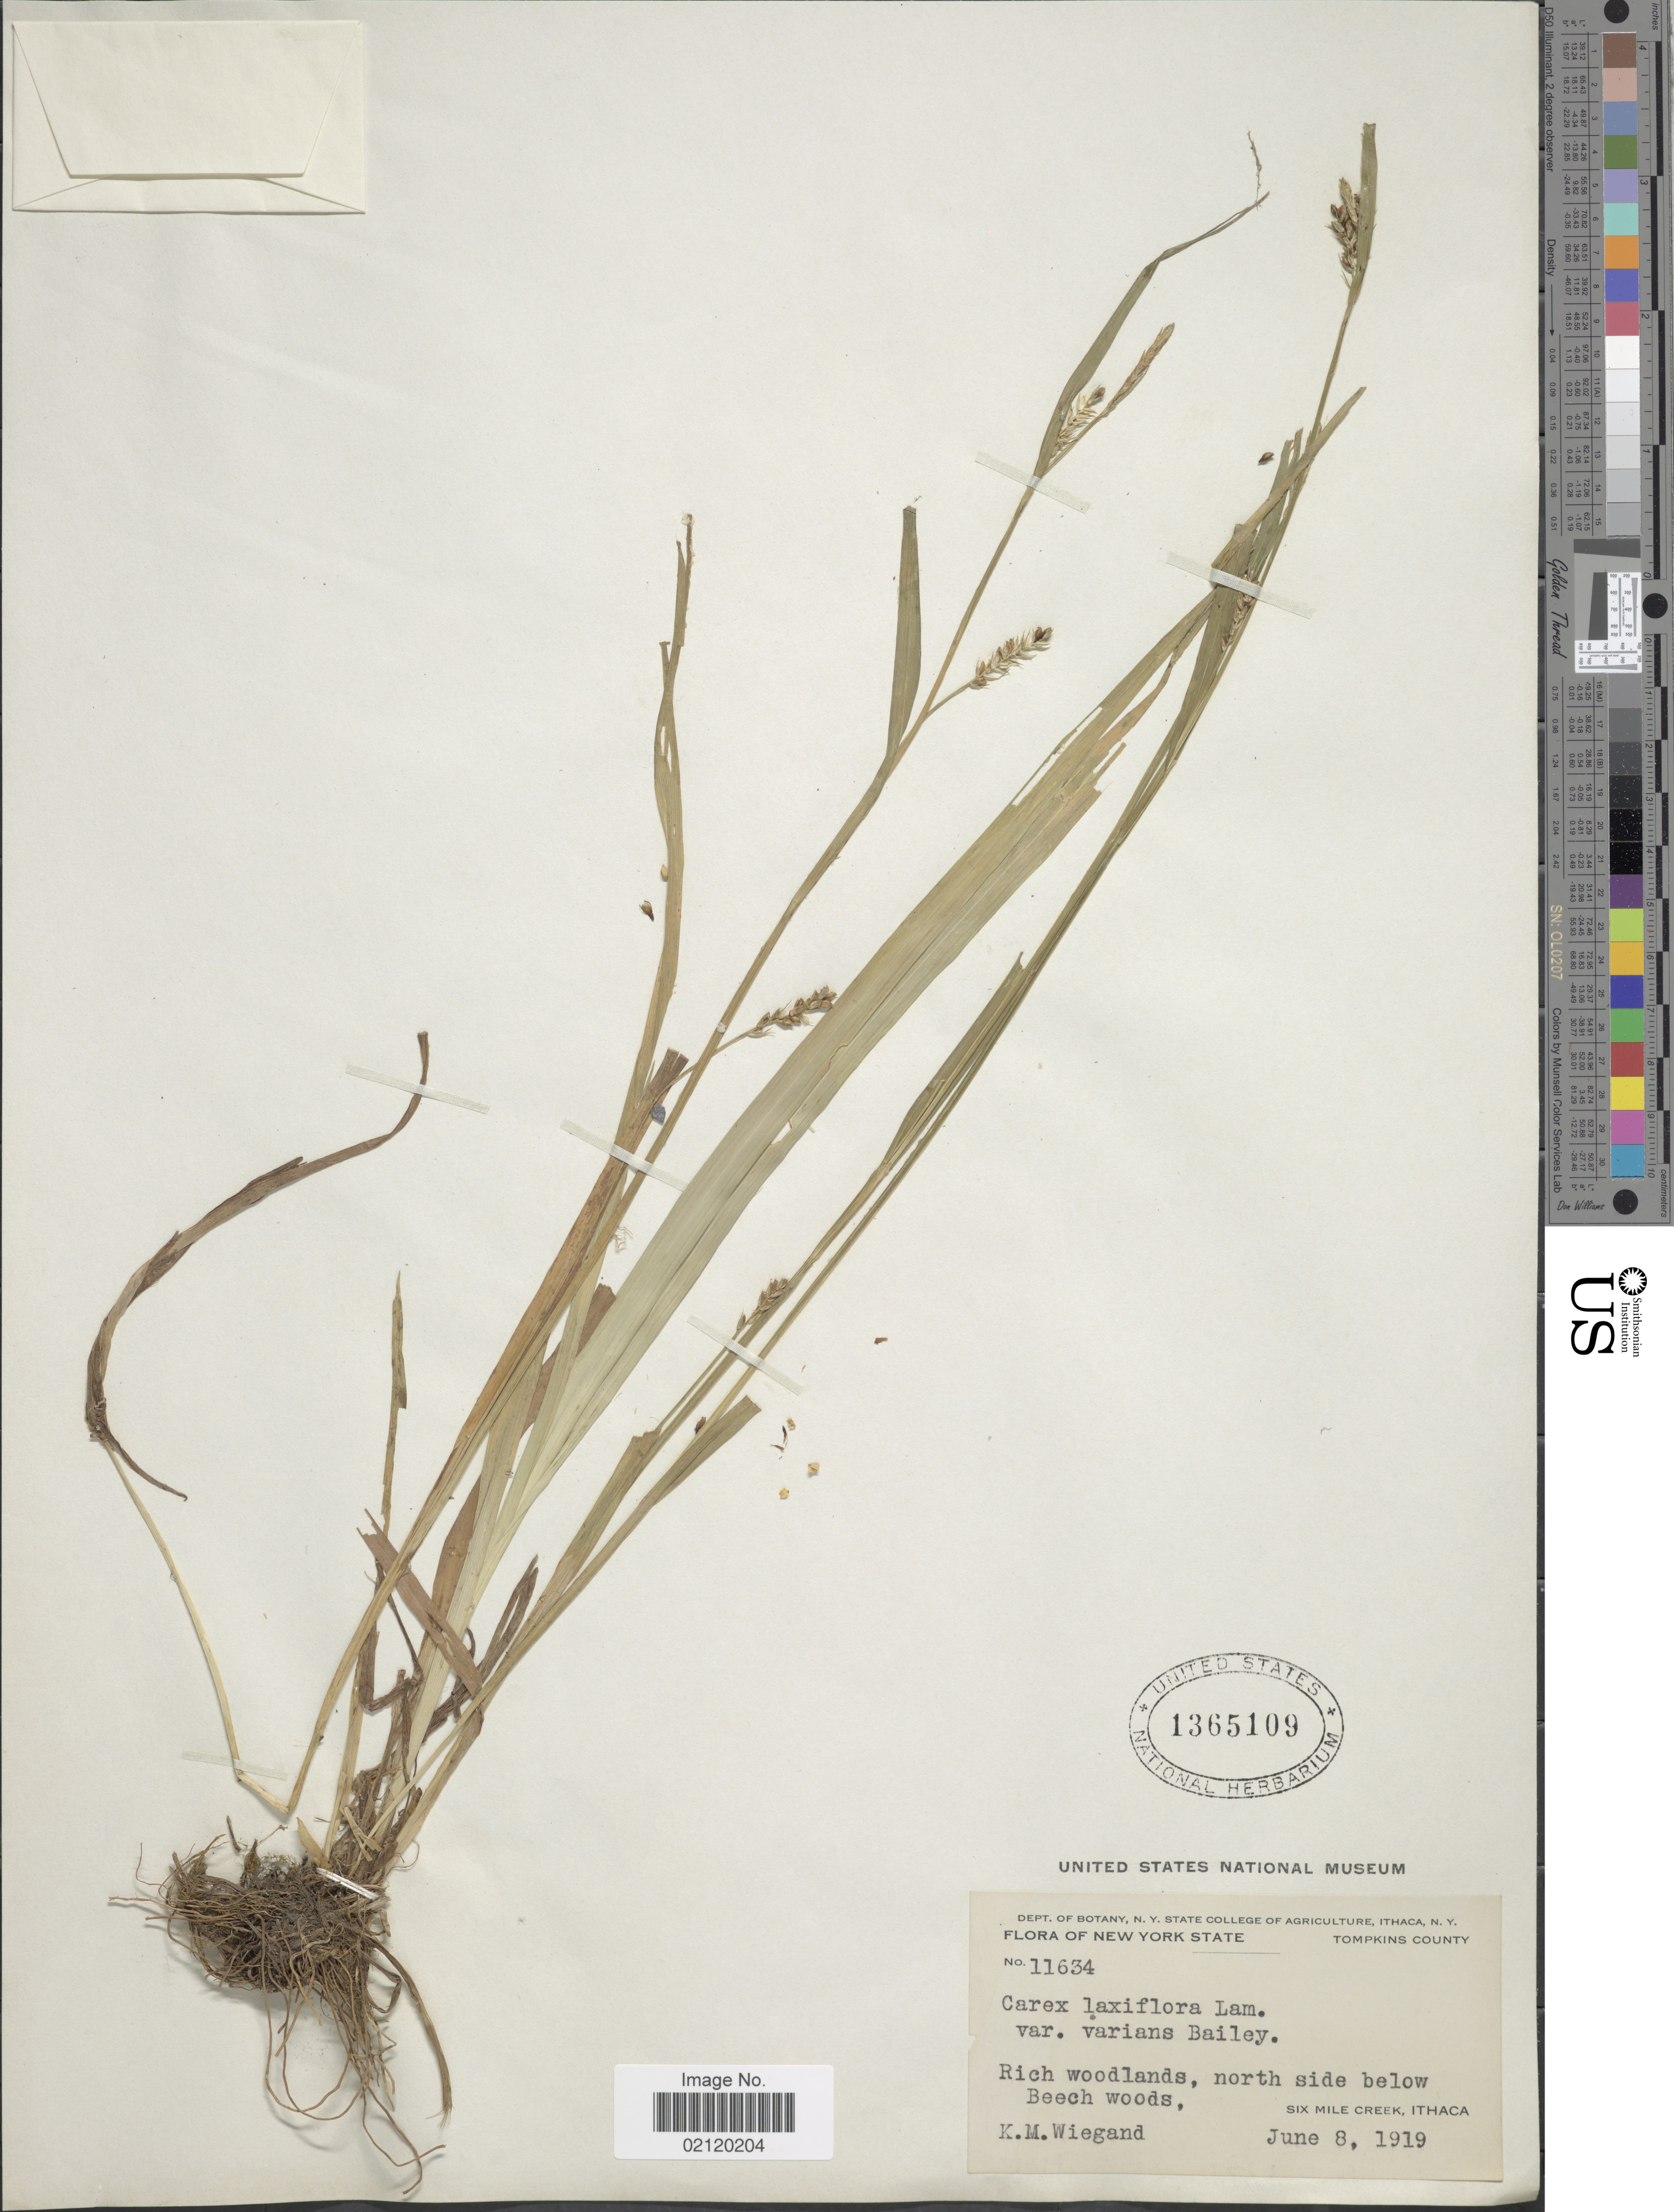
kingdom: Plantae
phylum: Tracheophyta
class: Liliopsida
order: Poales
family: Cyperaceae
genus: Carex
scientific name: Carex laxiflora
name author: Lam.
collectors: K. M. Wiegand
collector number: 11634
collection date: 1919-06-08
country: United States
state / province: New York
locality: Tompkins County, Rich woodlands, north side below Beech Woods, Six Mile Creek, Ithaca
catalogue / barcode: US 1365109